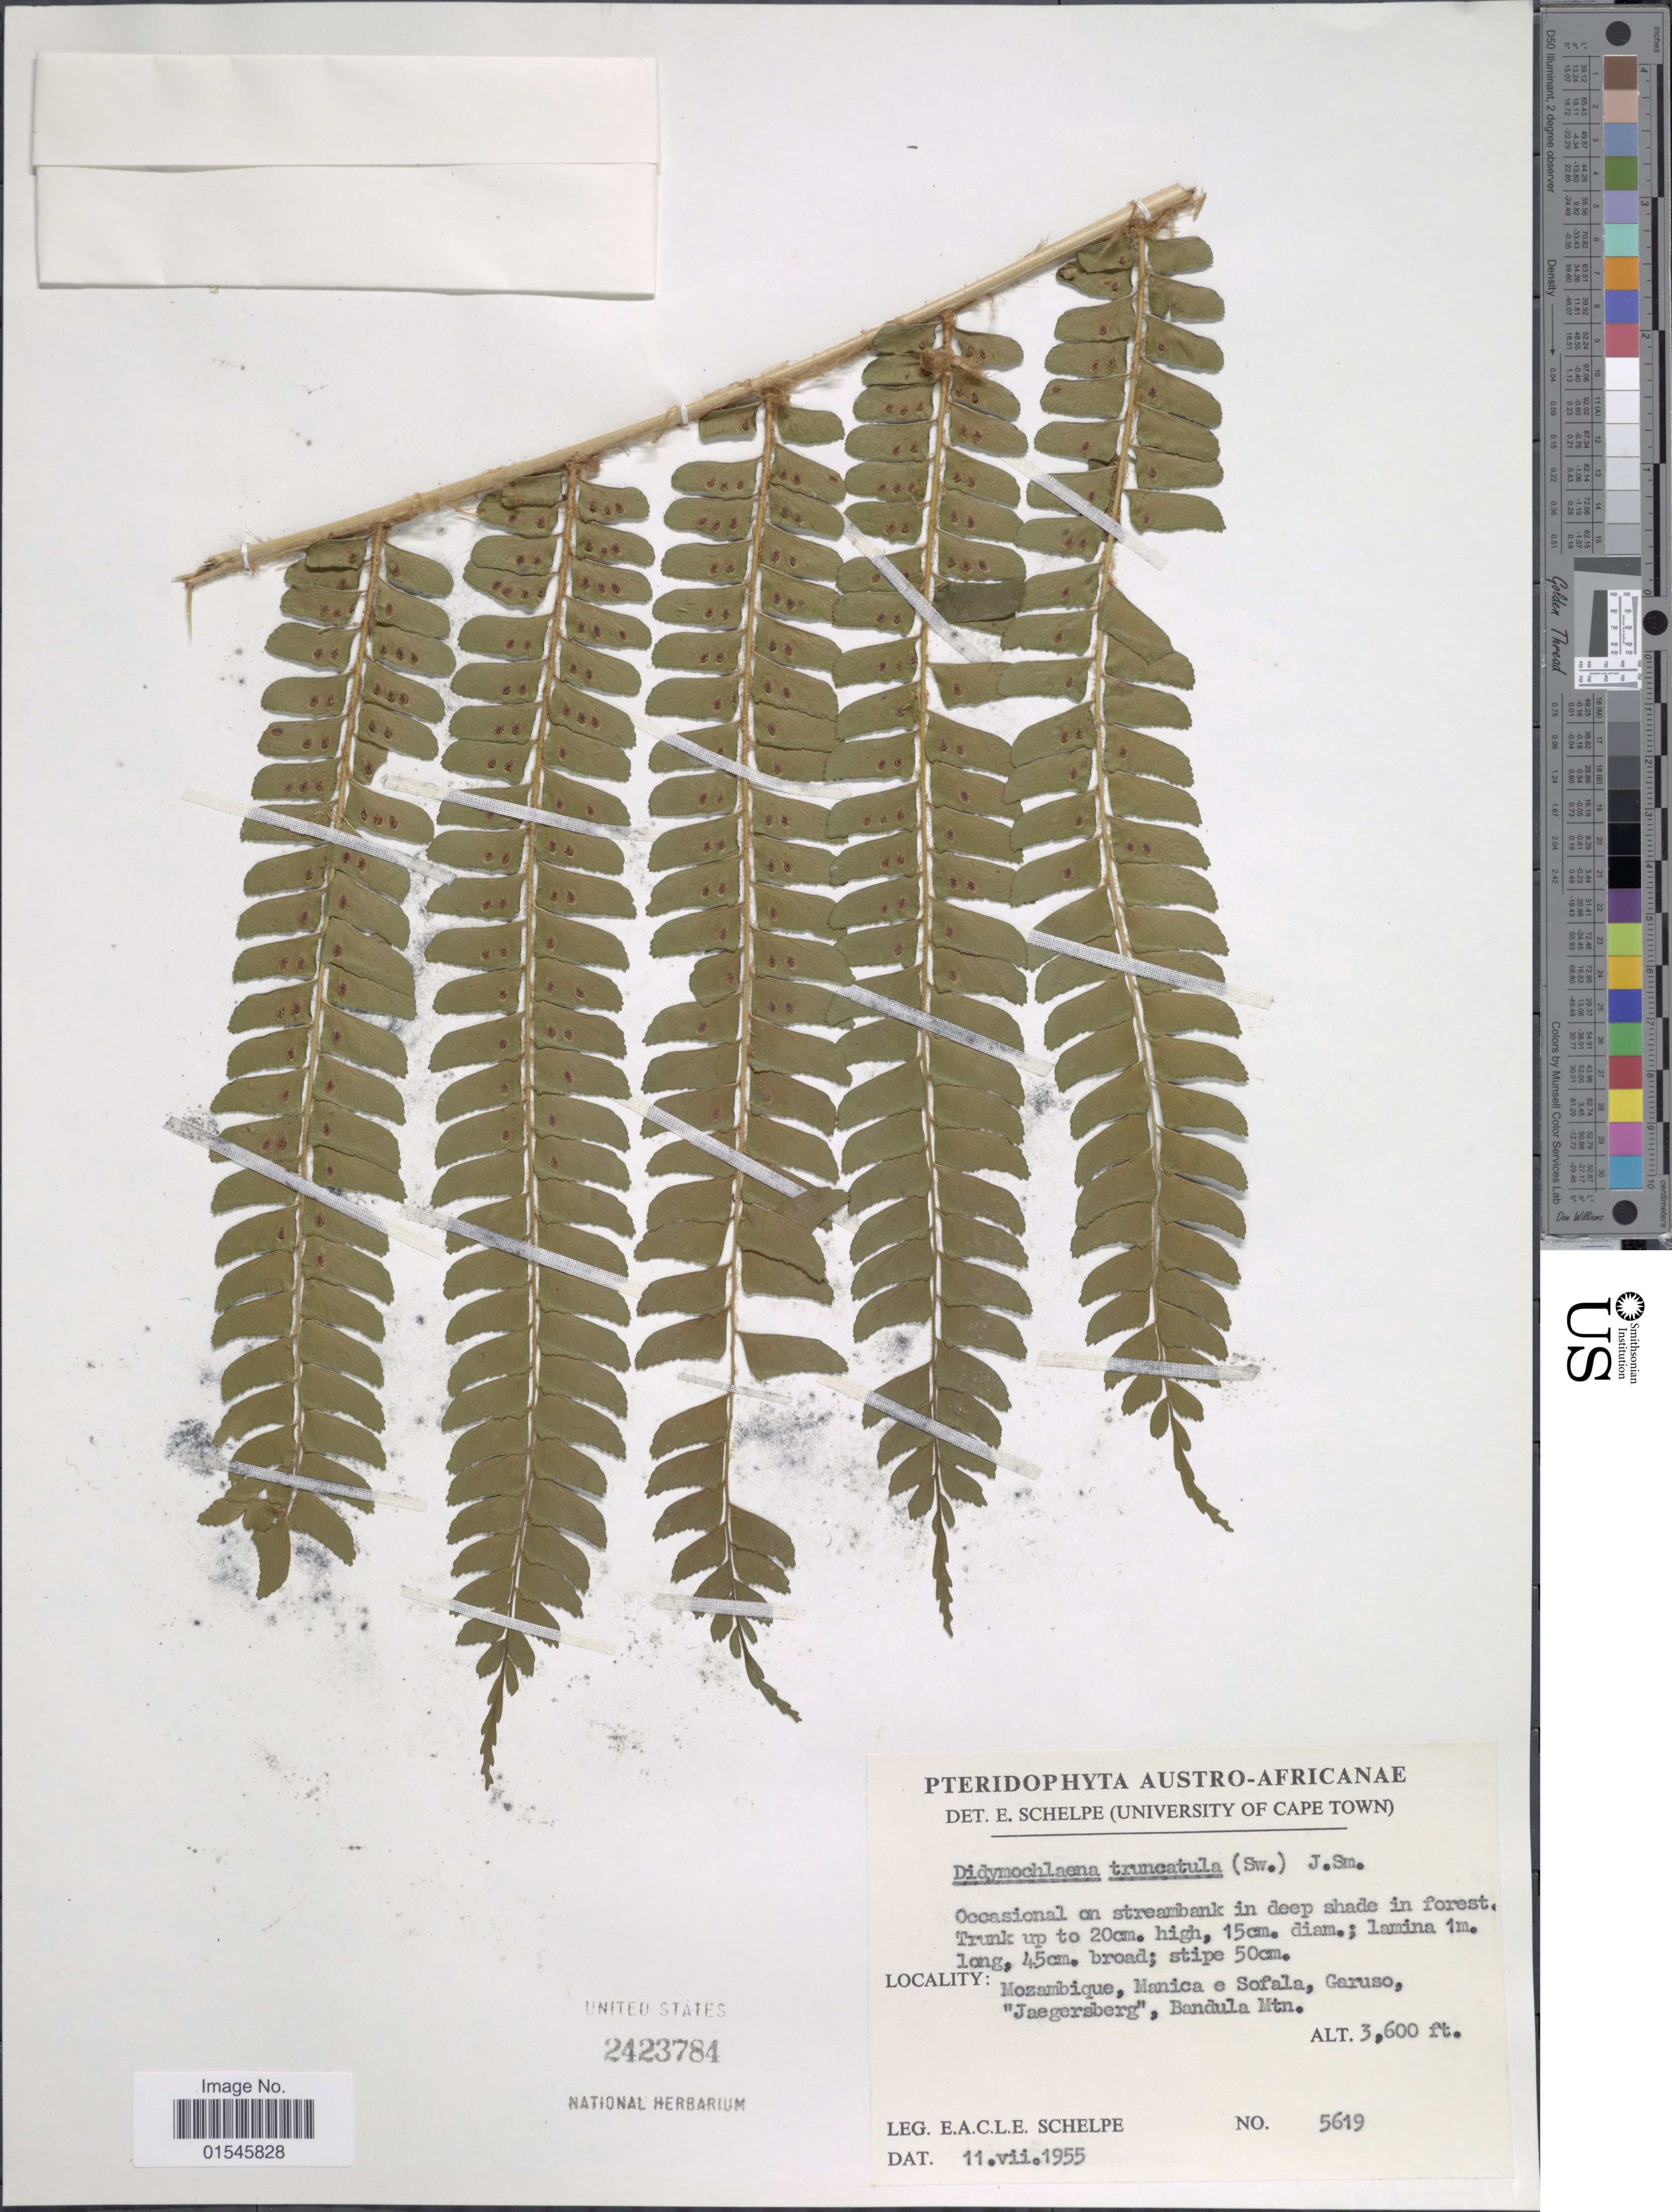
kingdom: Plantae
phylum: Tracheophyta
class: Polypodiopsida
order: Polypodiales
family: Didymochlaenaceae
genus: Didymochlaena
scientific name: Didymochlaena truncatula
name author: (Sw.) J. Sm.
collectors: E. A. C. L. E. Schelpe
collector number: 5619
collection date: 1955-07-11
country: Mozambique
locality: Manica e Sofala, Garuso, 'Jaegersberg', Bandula Mtn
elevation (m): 1097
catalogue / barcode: US 2423784